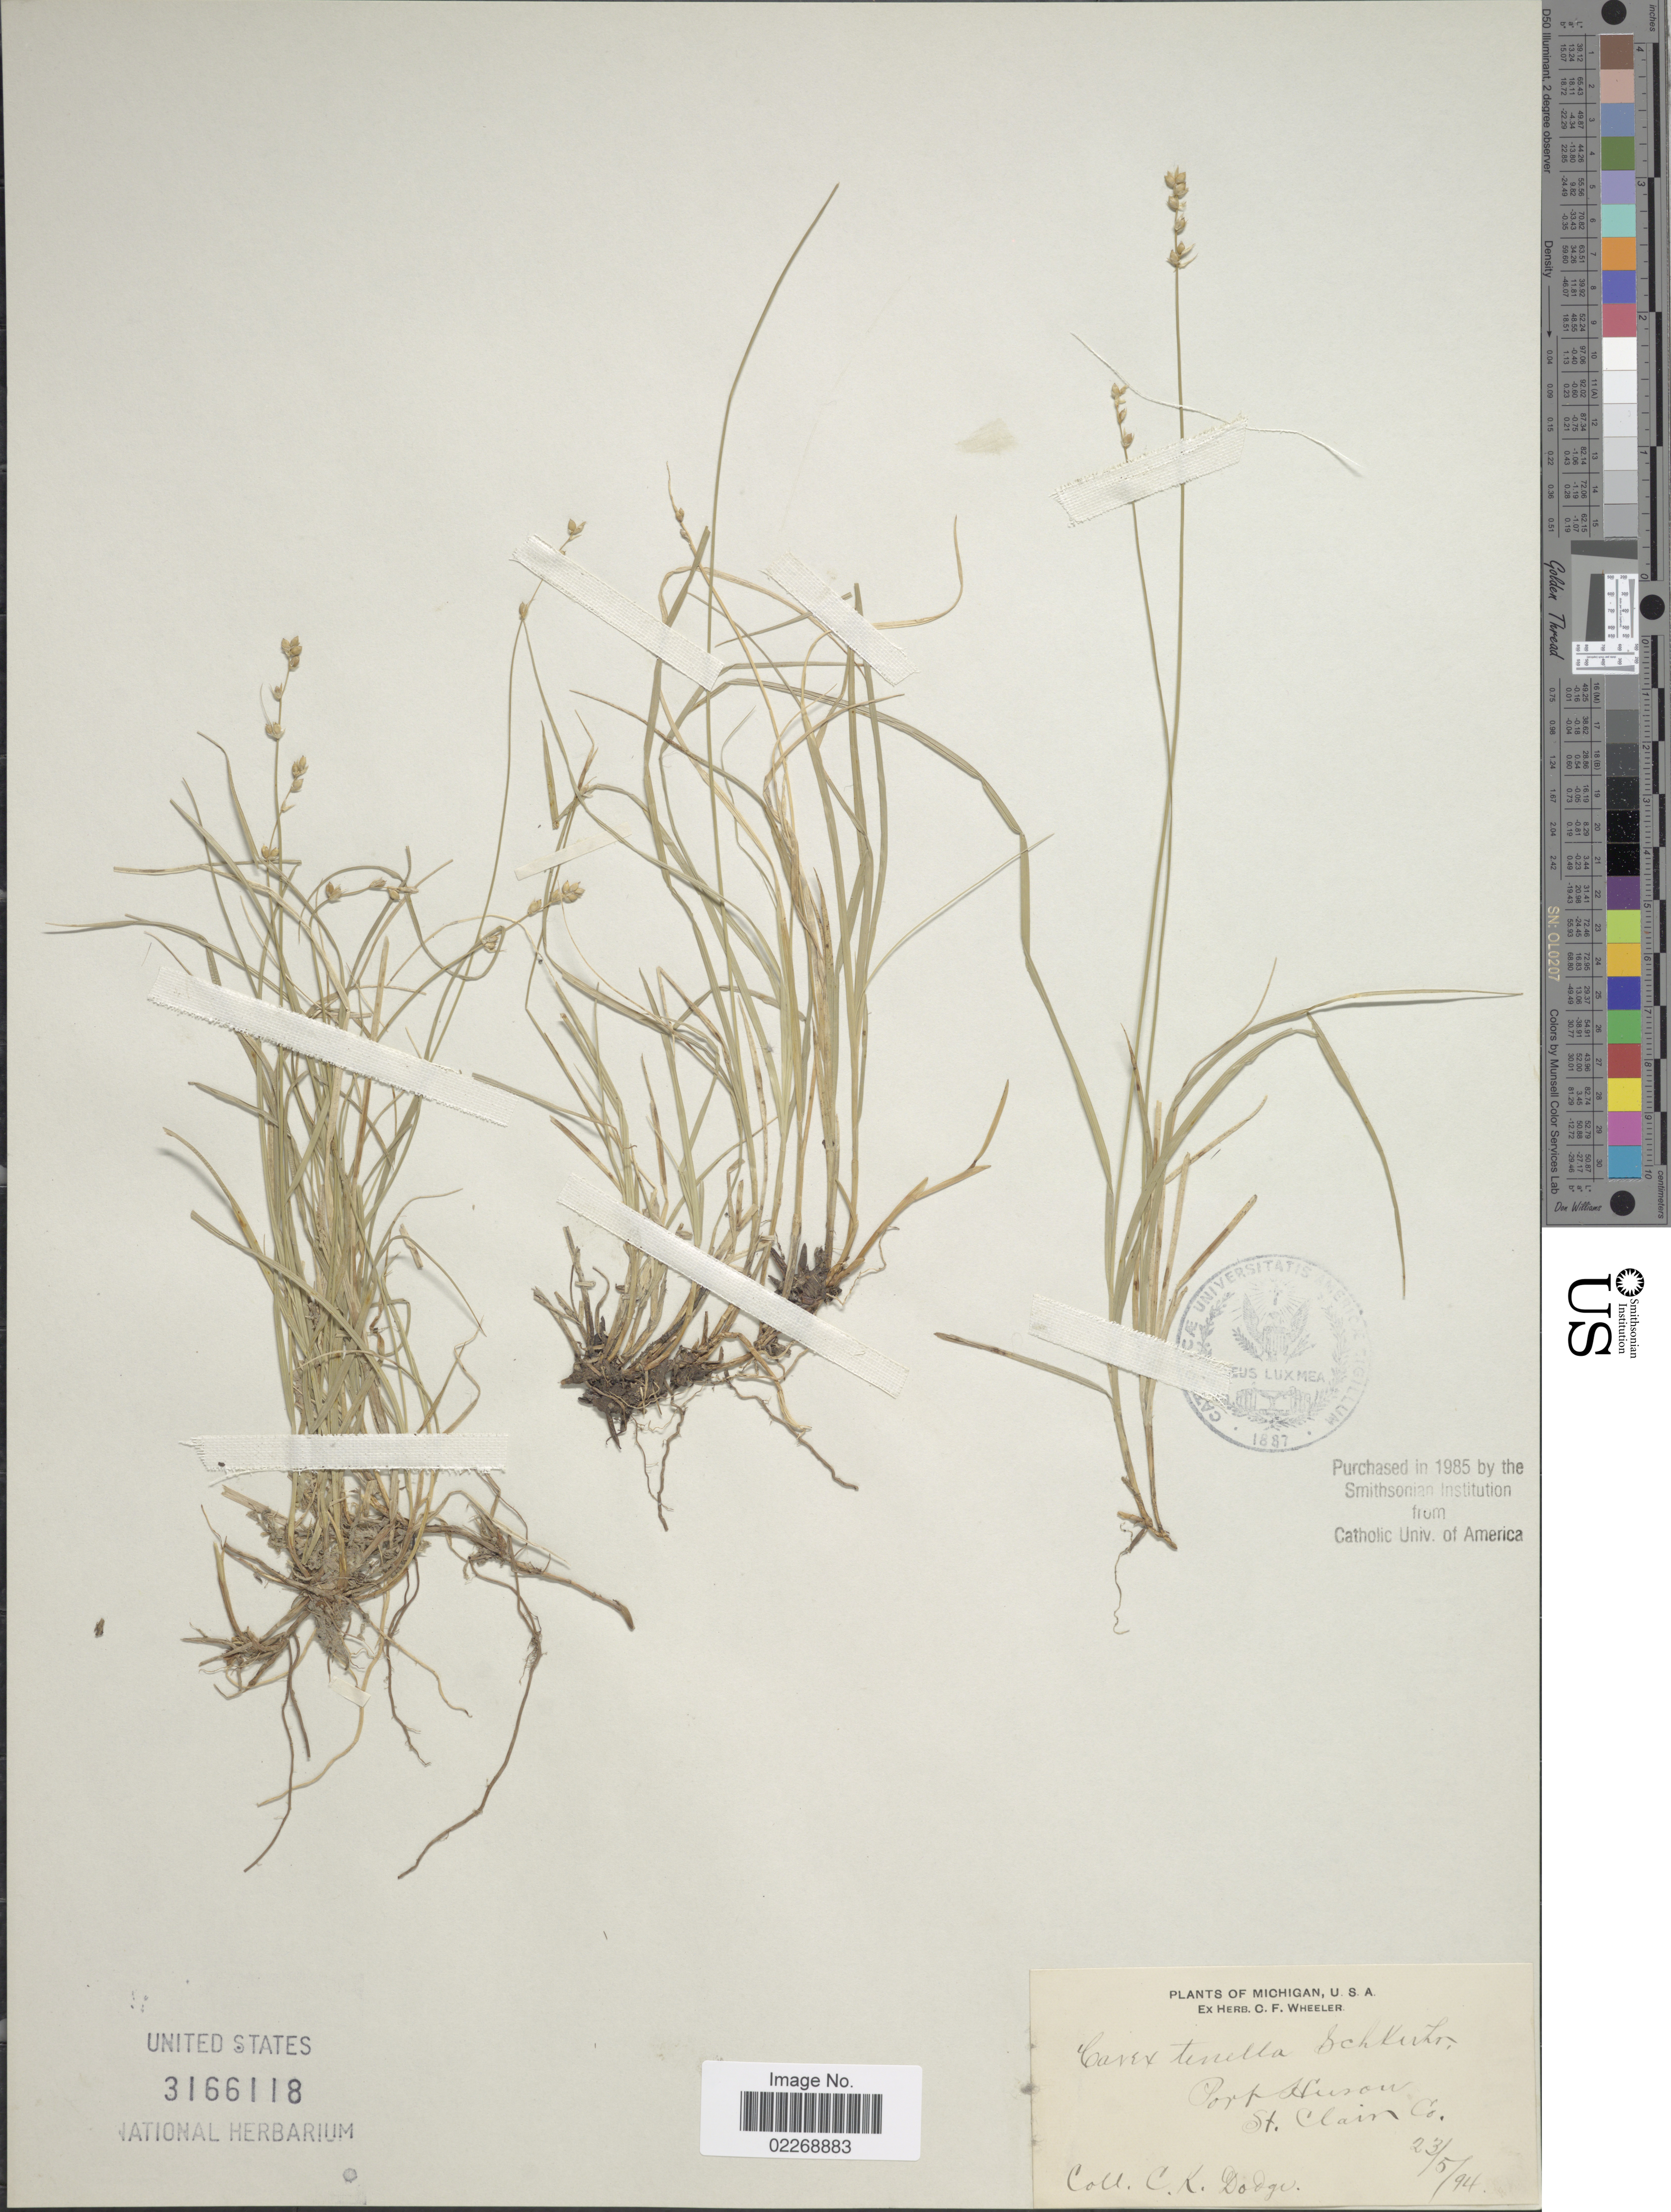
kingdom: Plantae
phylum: Tracheophyta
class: Liliopsida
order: Poales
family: Cyperaceae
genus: Carex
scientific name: Carex disperma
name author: Dewey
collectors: C. Dodge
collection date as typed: Transcribed d/m/y: 23/5/94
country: United States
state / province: Michigan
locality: Port Huson, St Clair Co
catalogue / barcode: US 3166118